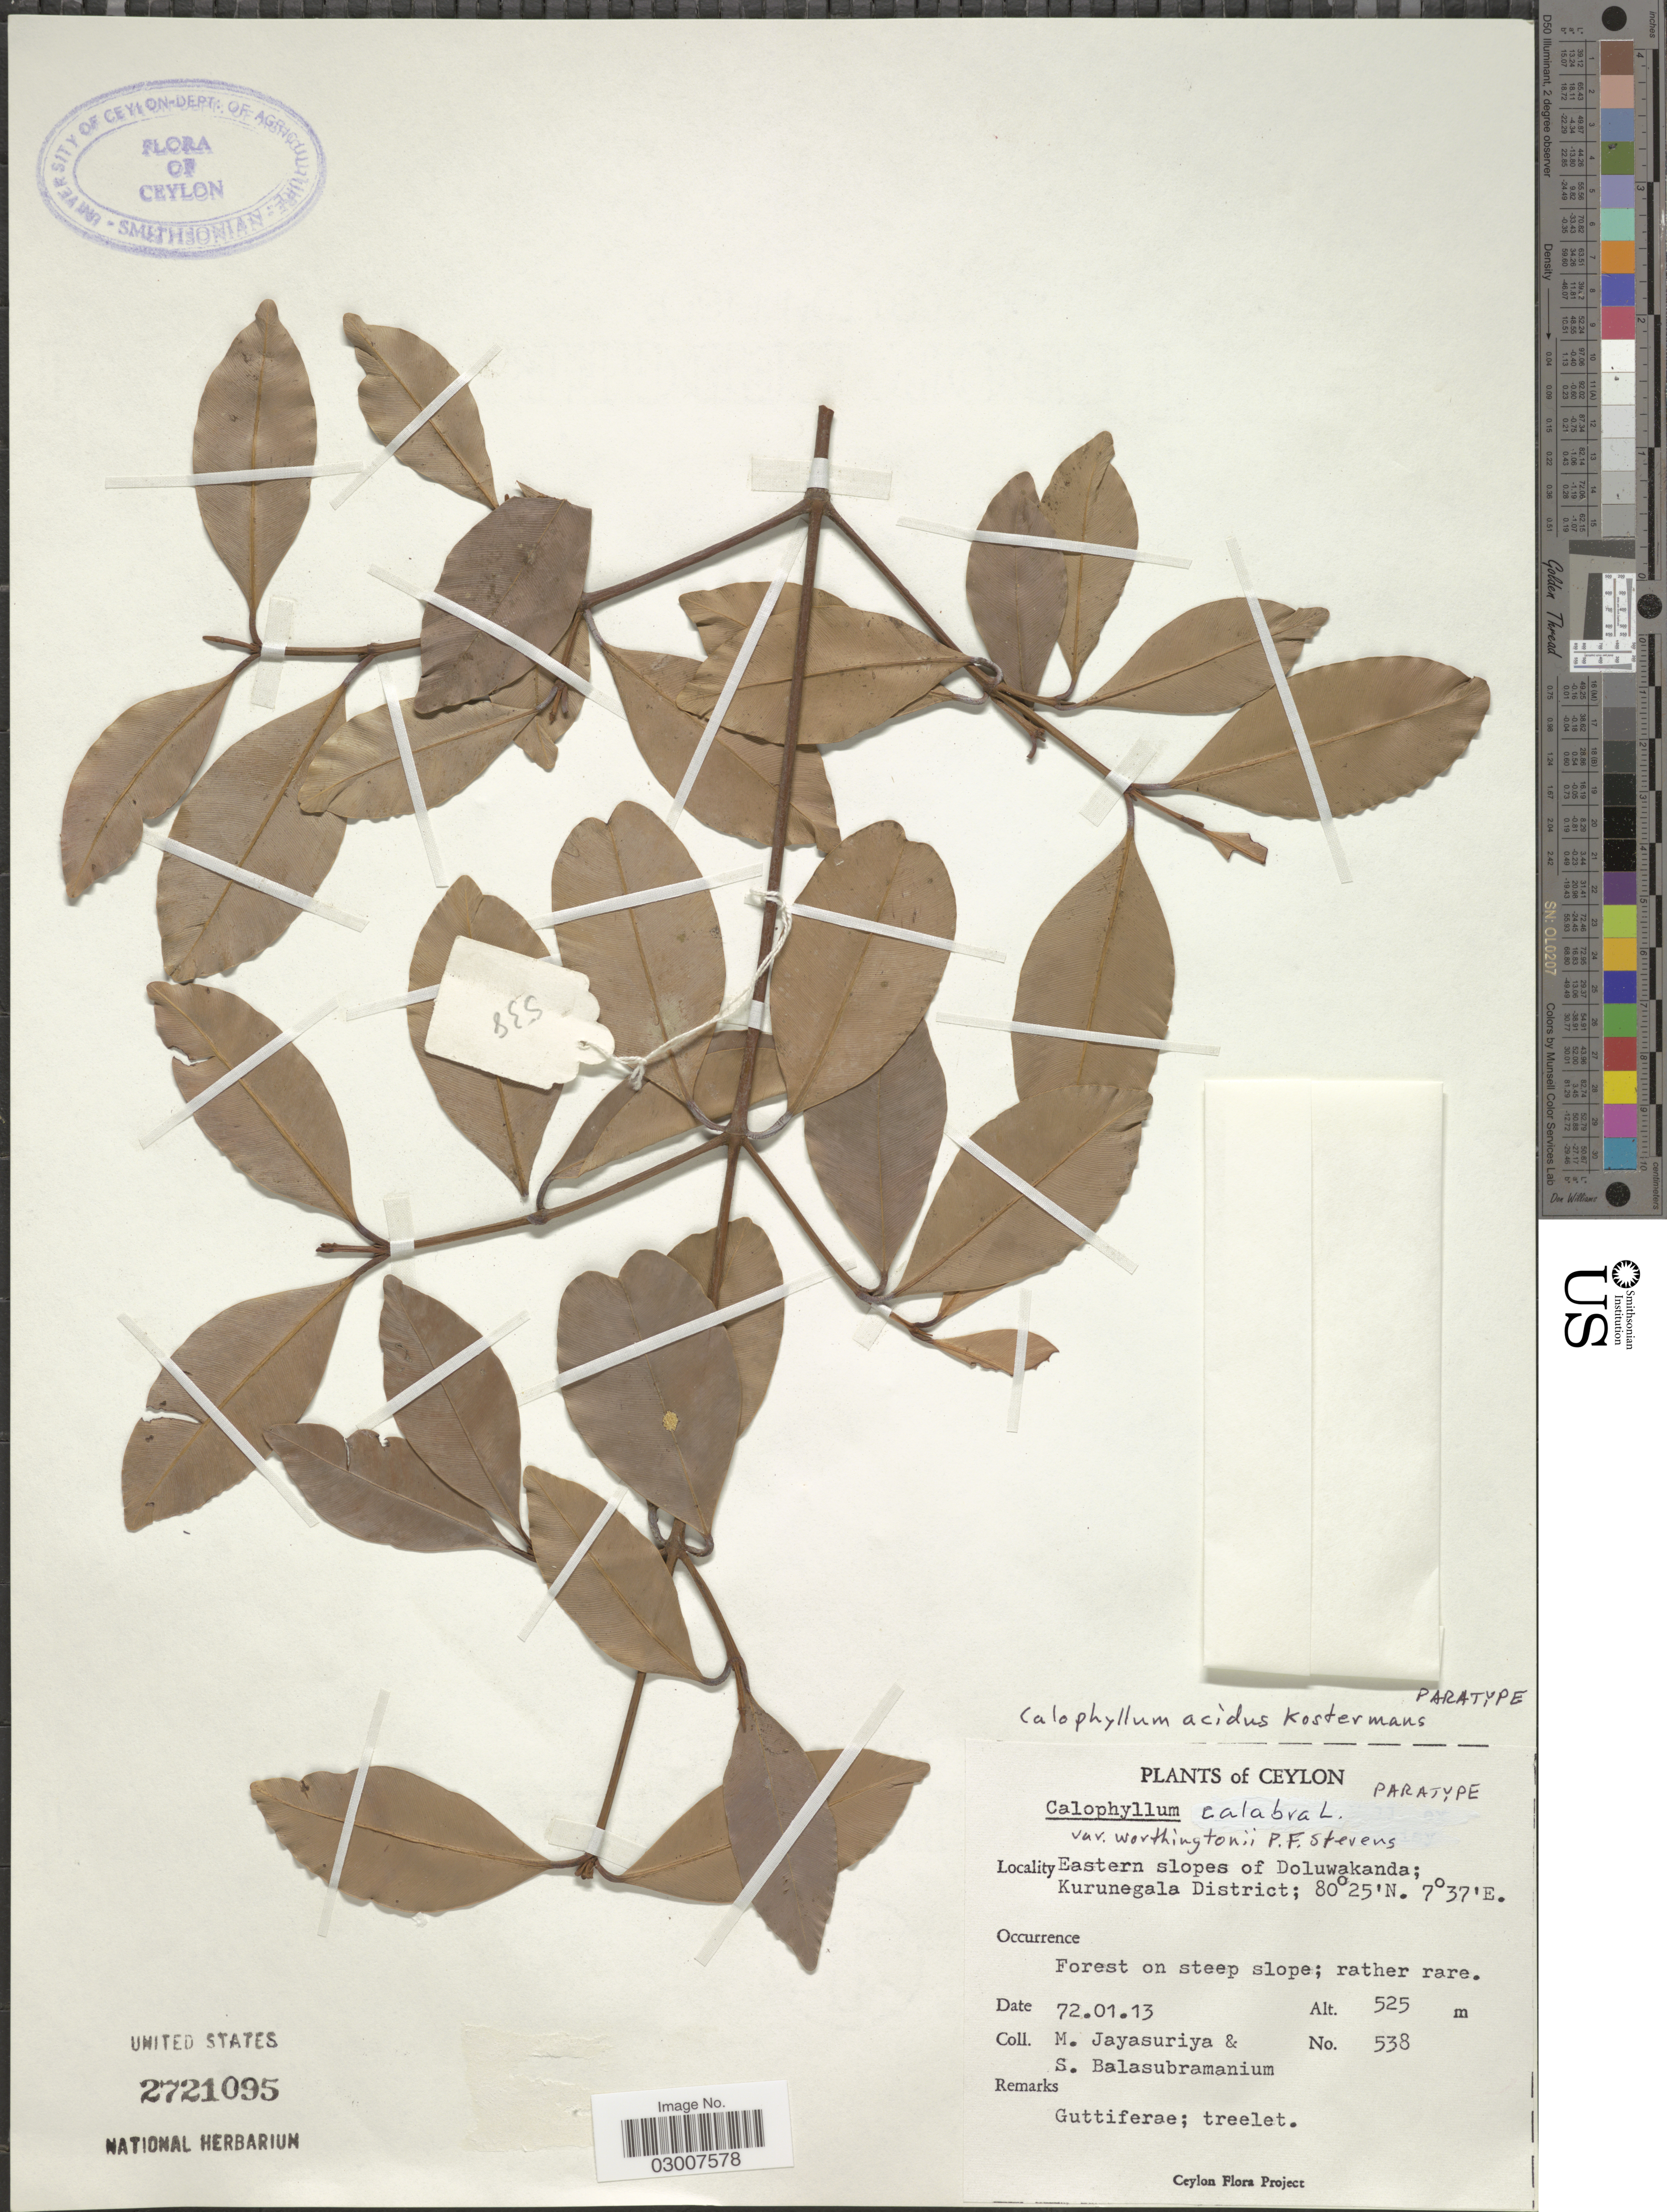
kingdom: Plantae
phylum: Tracheophyta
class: Magnoliopsida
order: Malpighiales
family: Calophyllaceae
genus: Calophyllum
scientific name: Calophyllum acidus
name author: Kosterm.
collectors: M. Jayasuriya & S. Balasubramanium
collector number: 538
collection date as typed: Transcribed d/m/y: 13/1/72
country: Sri Lanka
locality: Ceylon. Eastern slopes of Doluwakanda; Kurunegala District.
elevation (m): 525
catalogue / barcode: US 2721095